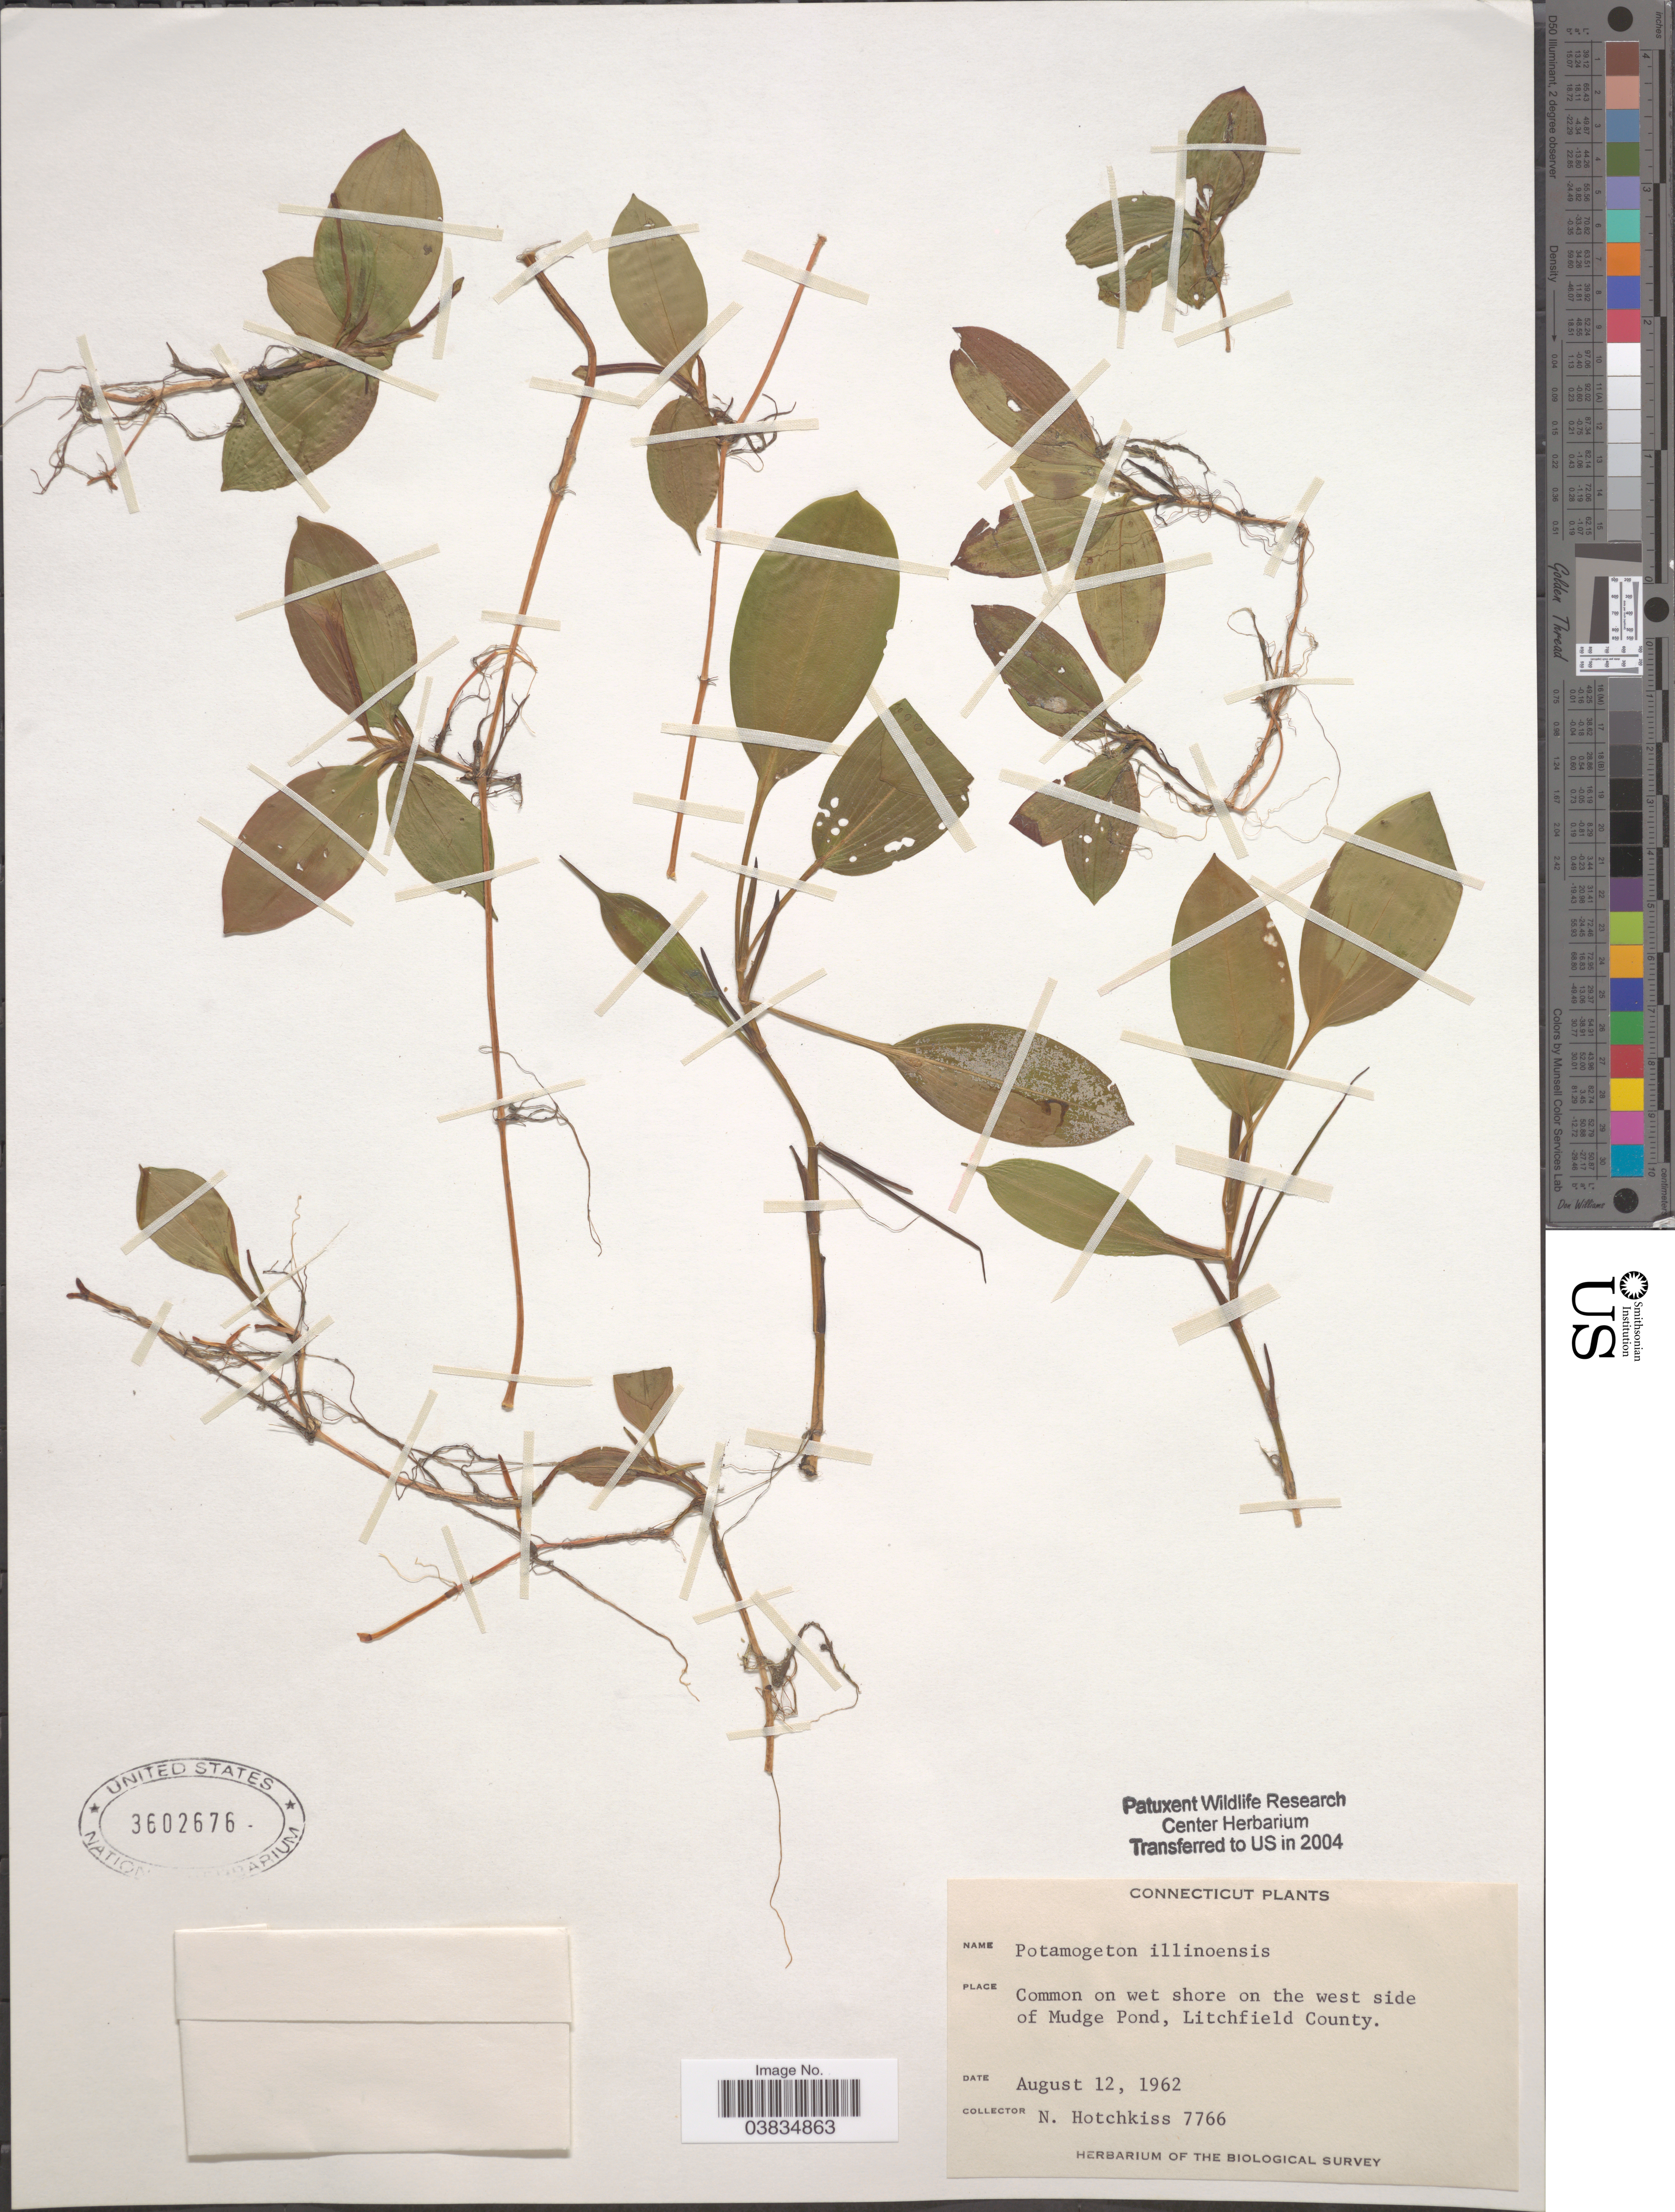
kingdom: Plantae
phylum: Tracheophyta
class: Liliopsida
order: Alismatales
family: Potamogetonaceae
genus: Potamogeton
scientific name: Potamogeton illinoensis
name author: Morong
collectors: N. Hotchkiss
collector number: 7766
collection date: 1962-08-12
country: United States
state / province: Connecticut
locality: On wet shore on the west side of Mudge Pond, Litchfield County.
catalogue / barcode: US 3602676